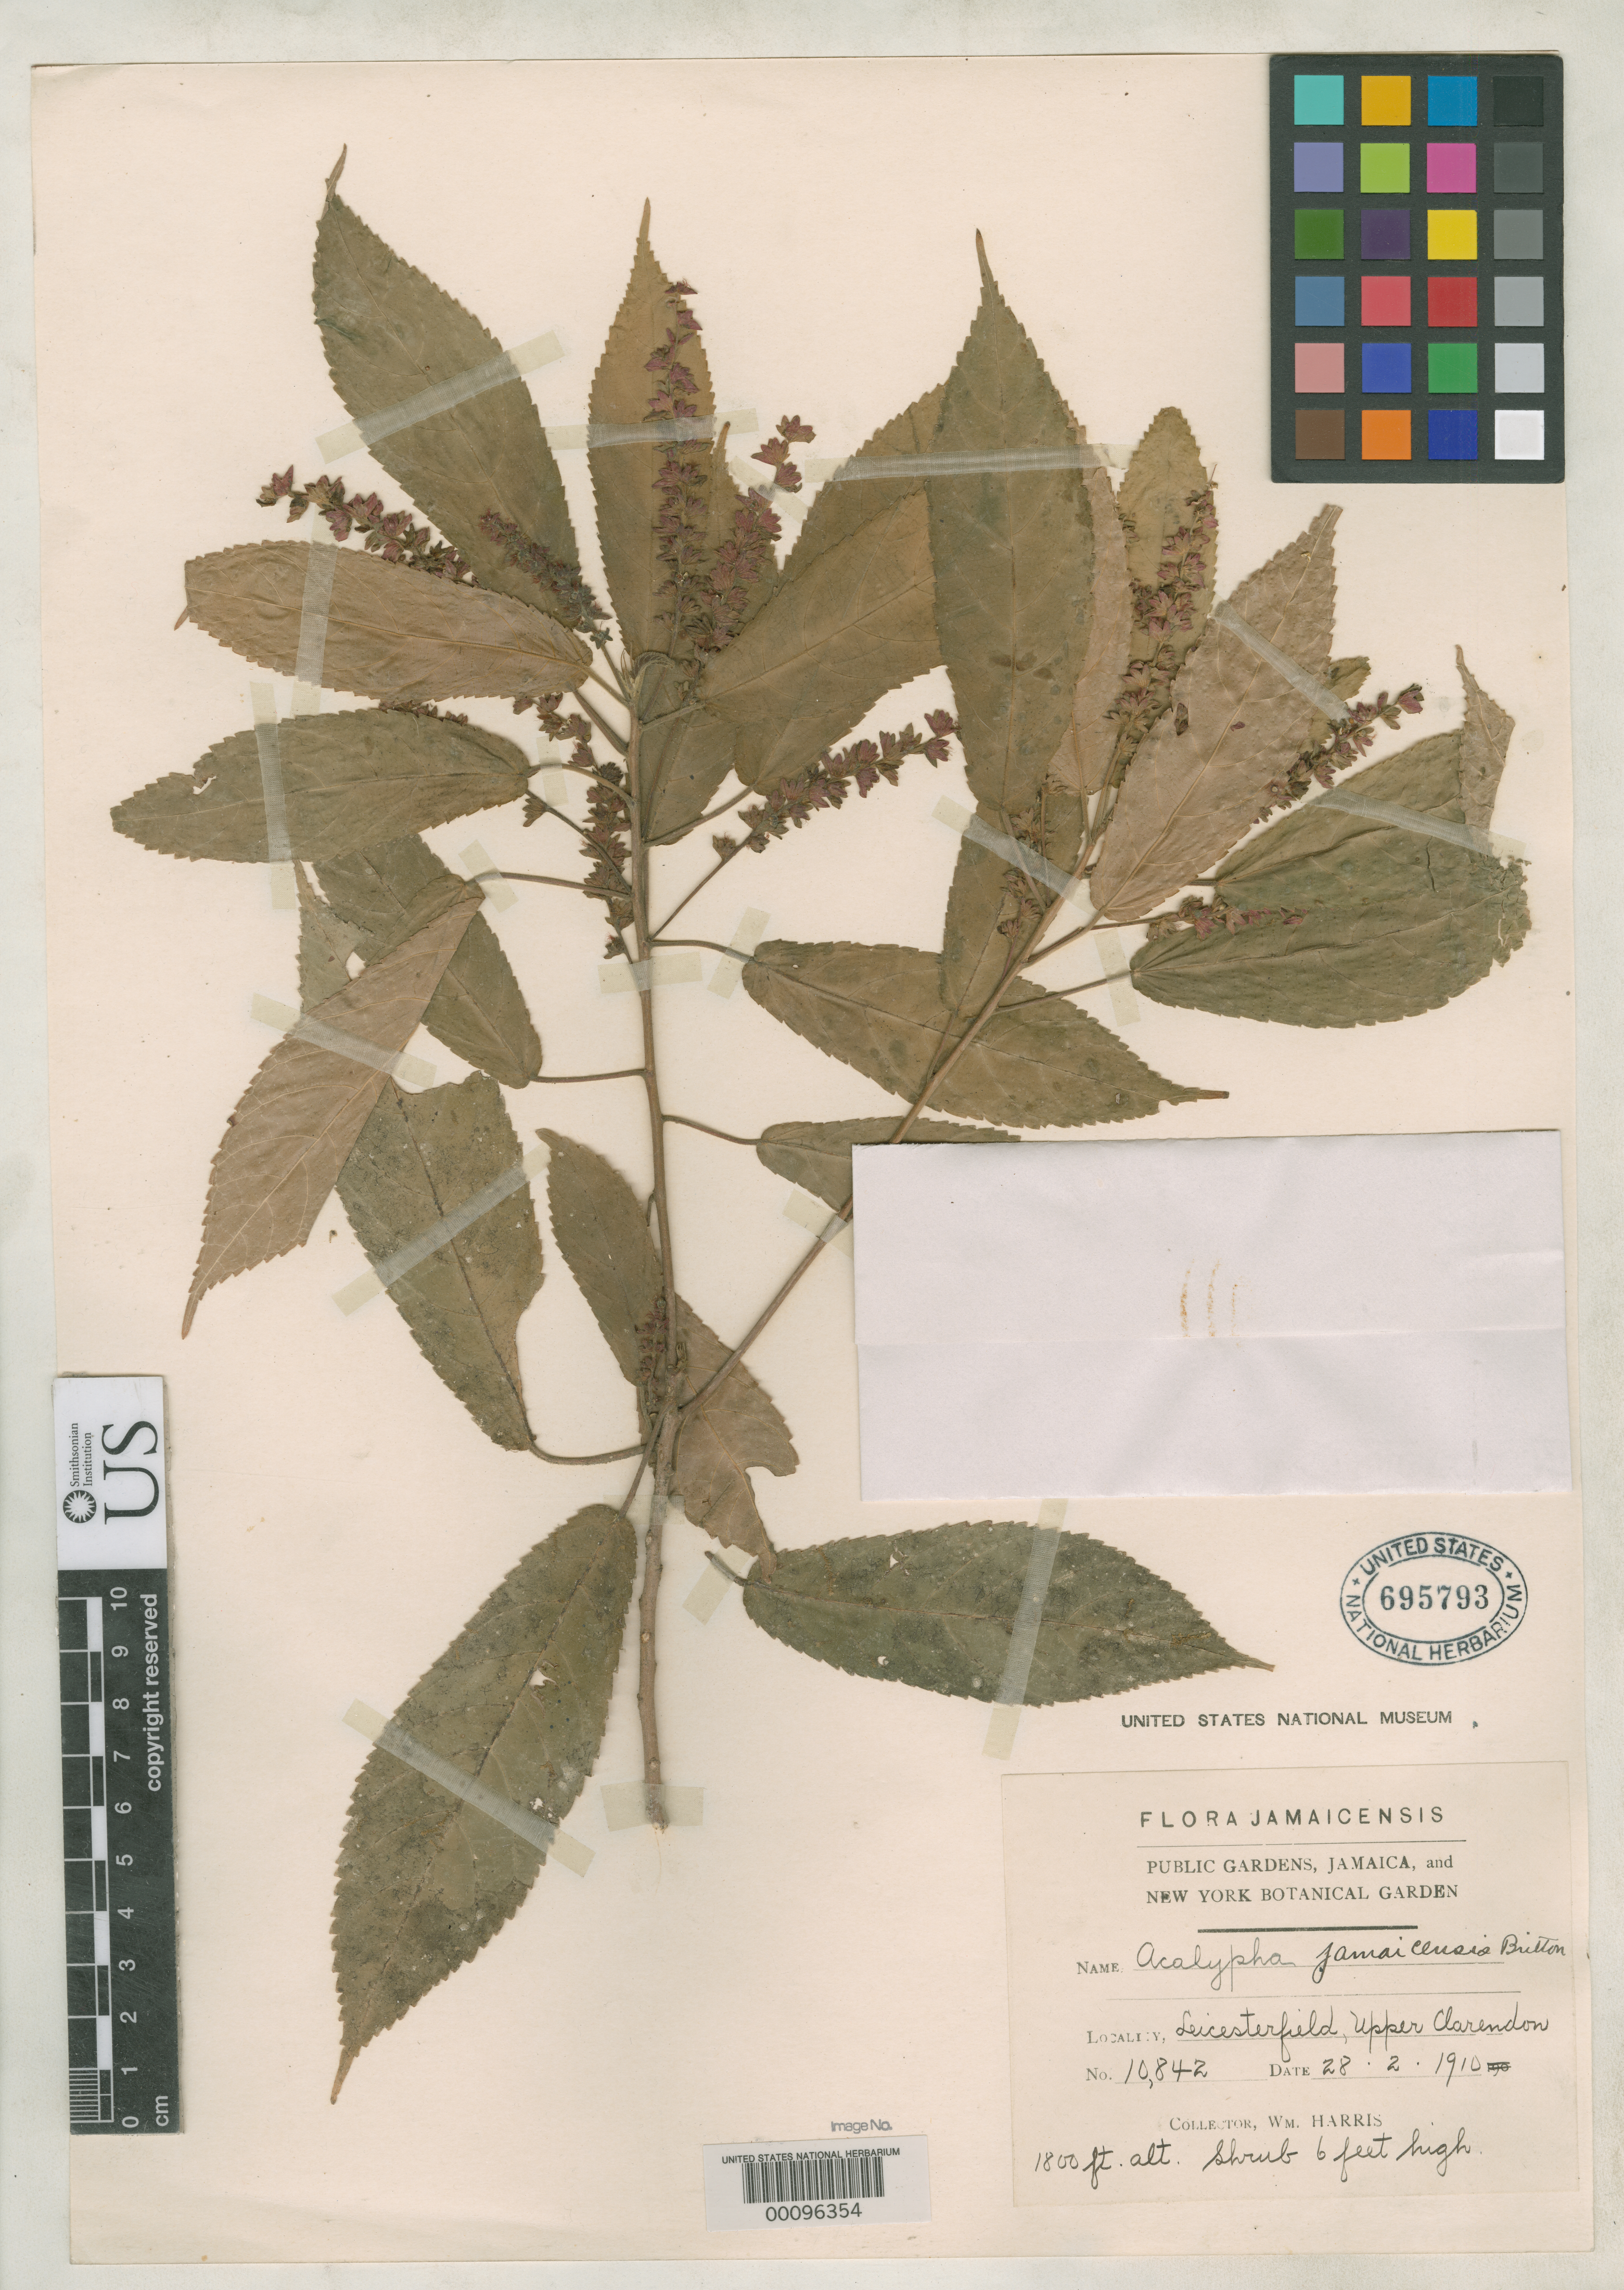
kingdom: Plantae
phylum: Tracheophyta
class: Magnoliopsida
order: Malpighiales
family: Euphorbiaceae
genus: Acalypha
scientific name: Acalypha jamaicensis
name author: Britton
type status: Isotype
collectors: W. H. Harris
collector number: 10842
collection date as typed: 17 Sept. 1906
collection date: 1906-09-17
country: Jamaica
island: Greater Antilles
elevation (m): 610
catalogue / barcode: US 695793